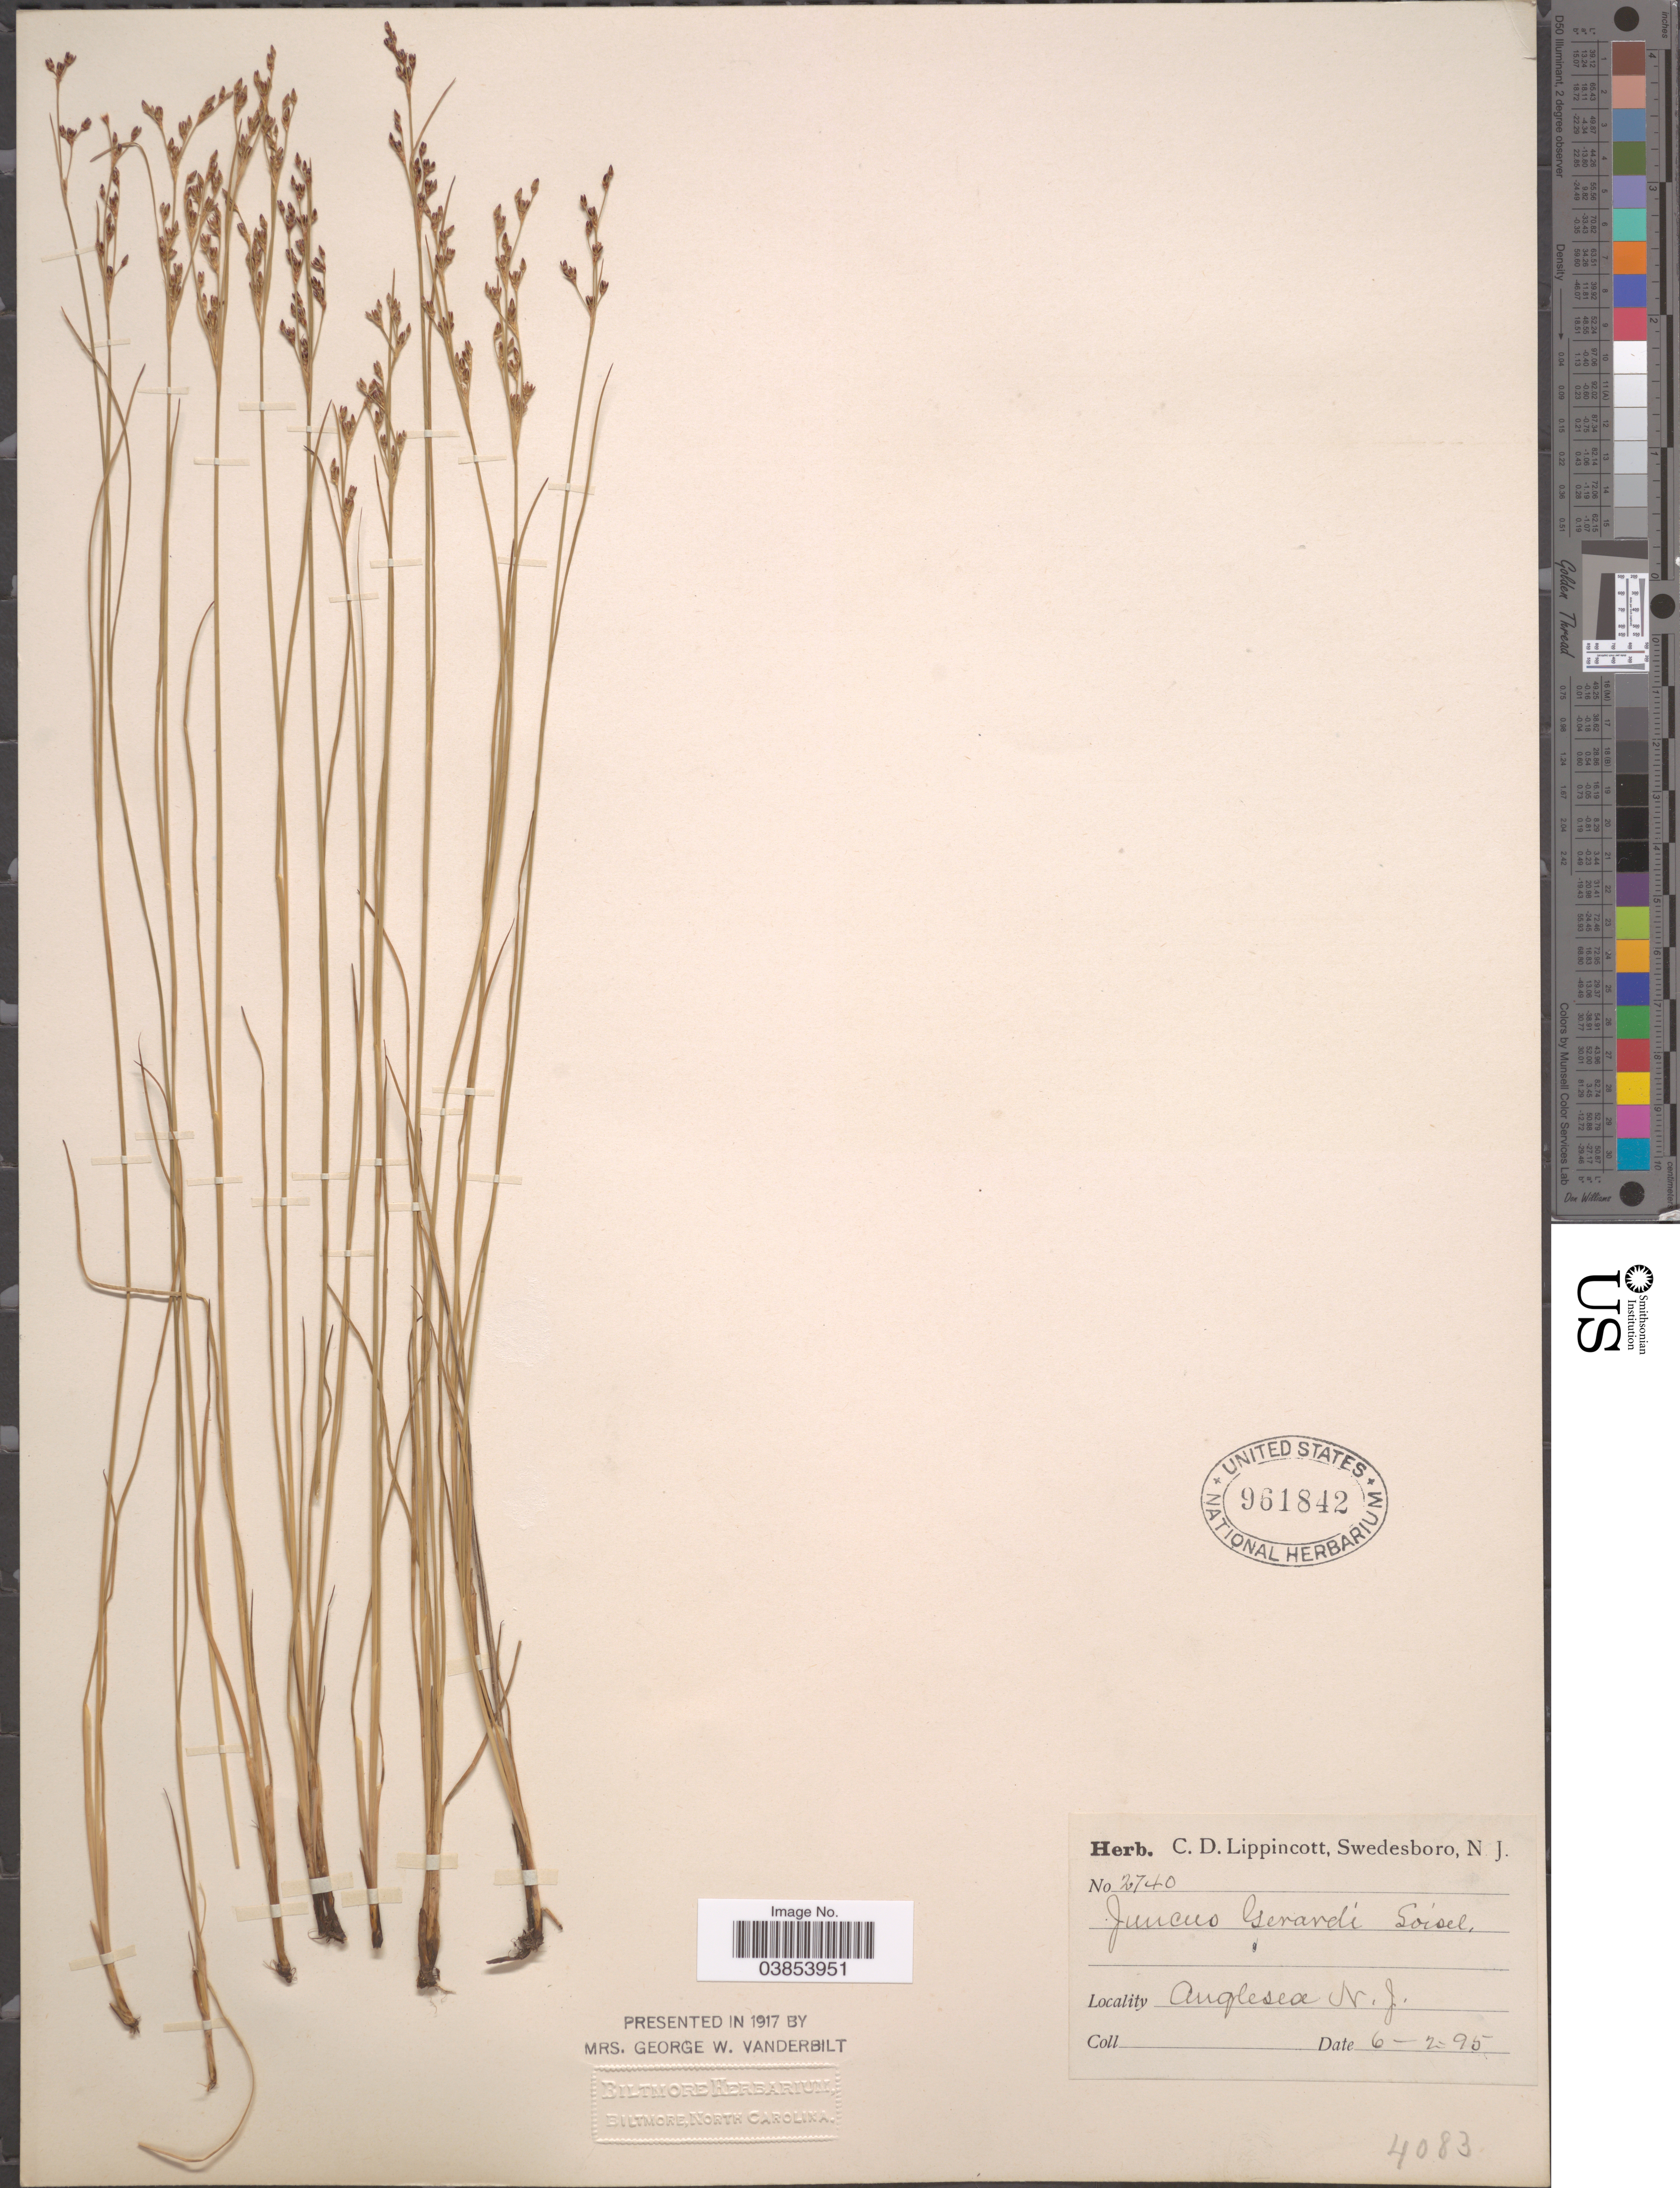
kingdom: Plantae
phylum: Tracheophyta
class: Liliopsida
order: Poales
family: Juncaceae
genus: Juncus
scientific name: Juncus gerardi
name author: Loisel.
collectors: ex herb. C. D. Lippincott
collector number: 2740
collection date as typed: Transcribed d/m/y: 2/6/95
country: United States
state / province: New Jersey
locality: Swedesboro. Anglesea.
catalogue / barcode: US 961842